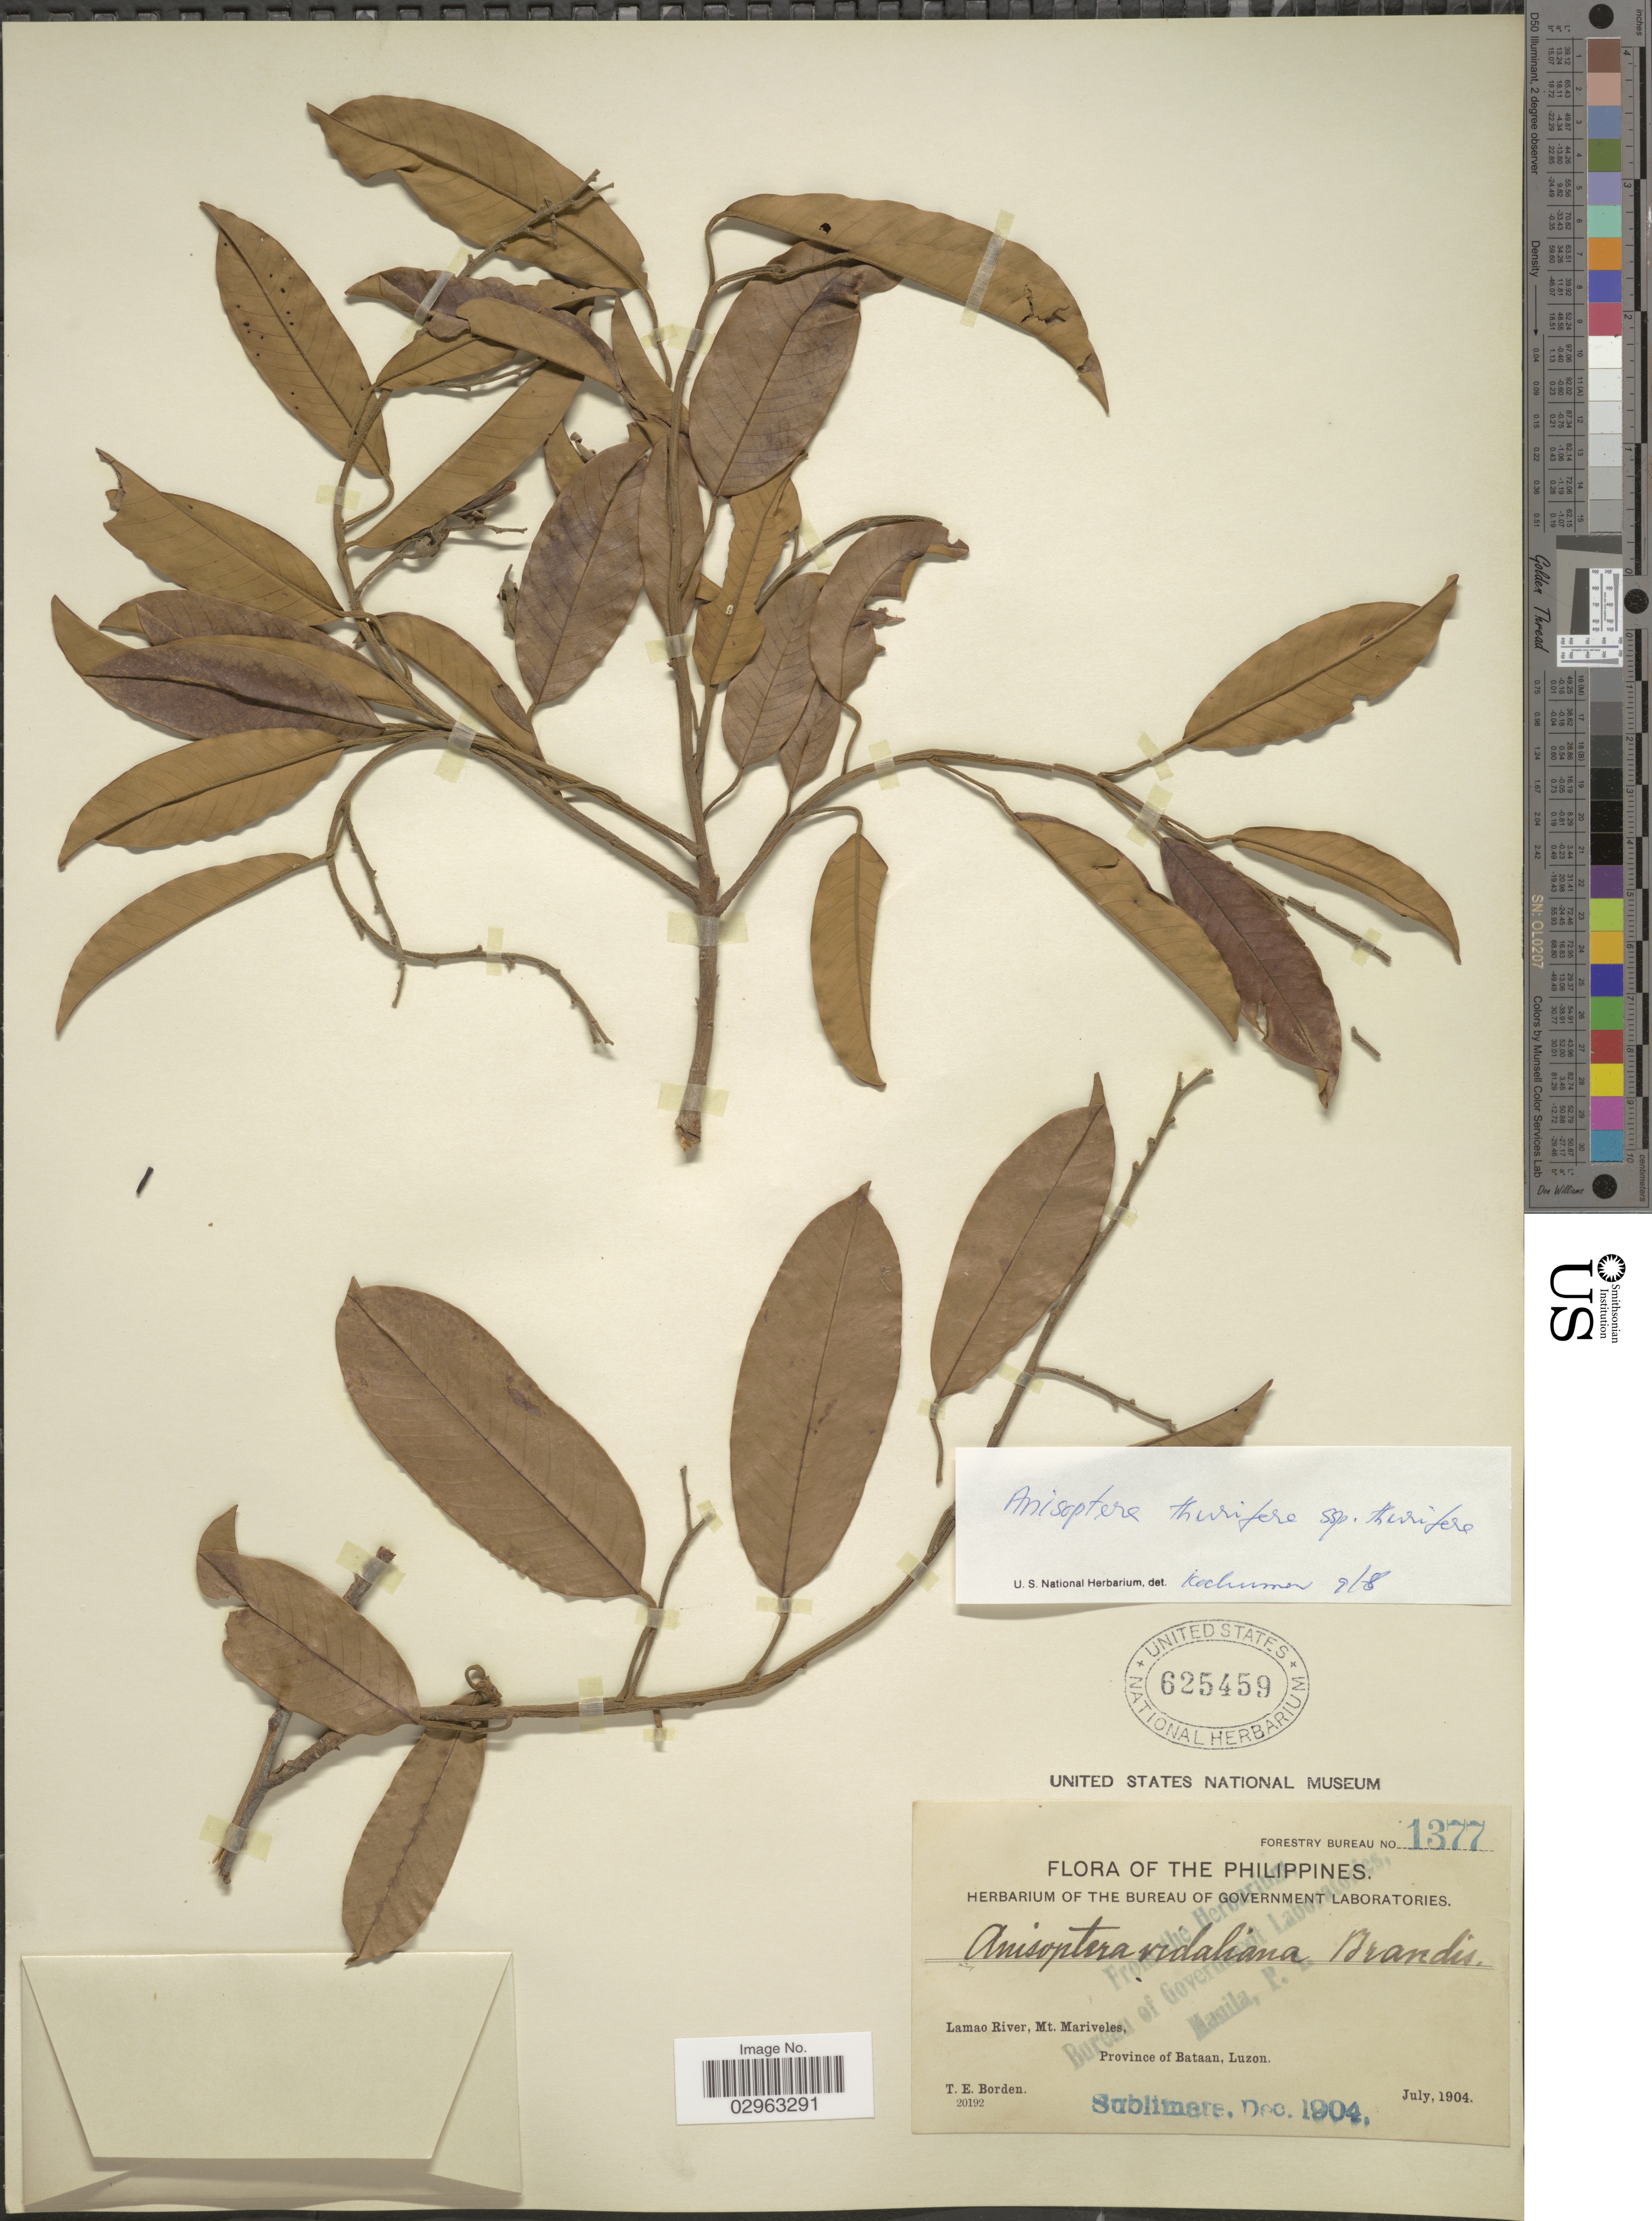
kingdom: Plantae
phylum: Tracheophyta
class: Magnoliopsida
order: Malvales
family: Dipterocarpaceae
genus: Anisoptera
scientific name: Anisoptera thurifera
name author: (Blanco) Blume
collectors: T. E. Borden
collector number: Forestry Bureau 1377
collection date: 1904-07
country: Philippines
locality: Lamao River, Mt. Mariveles, Province of Bataan, Luzon.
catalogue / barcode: US 625459